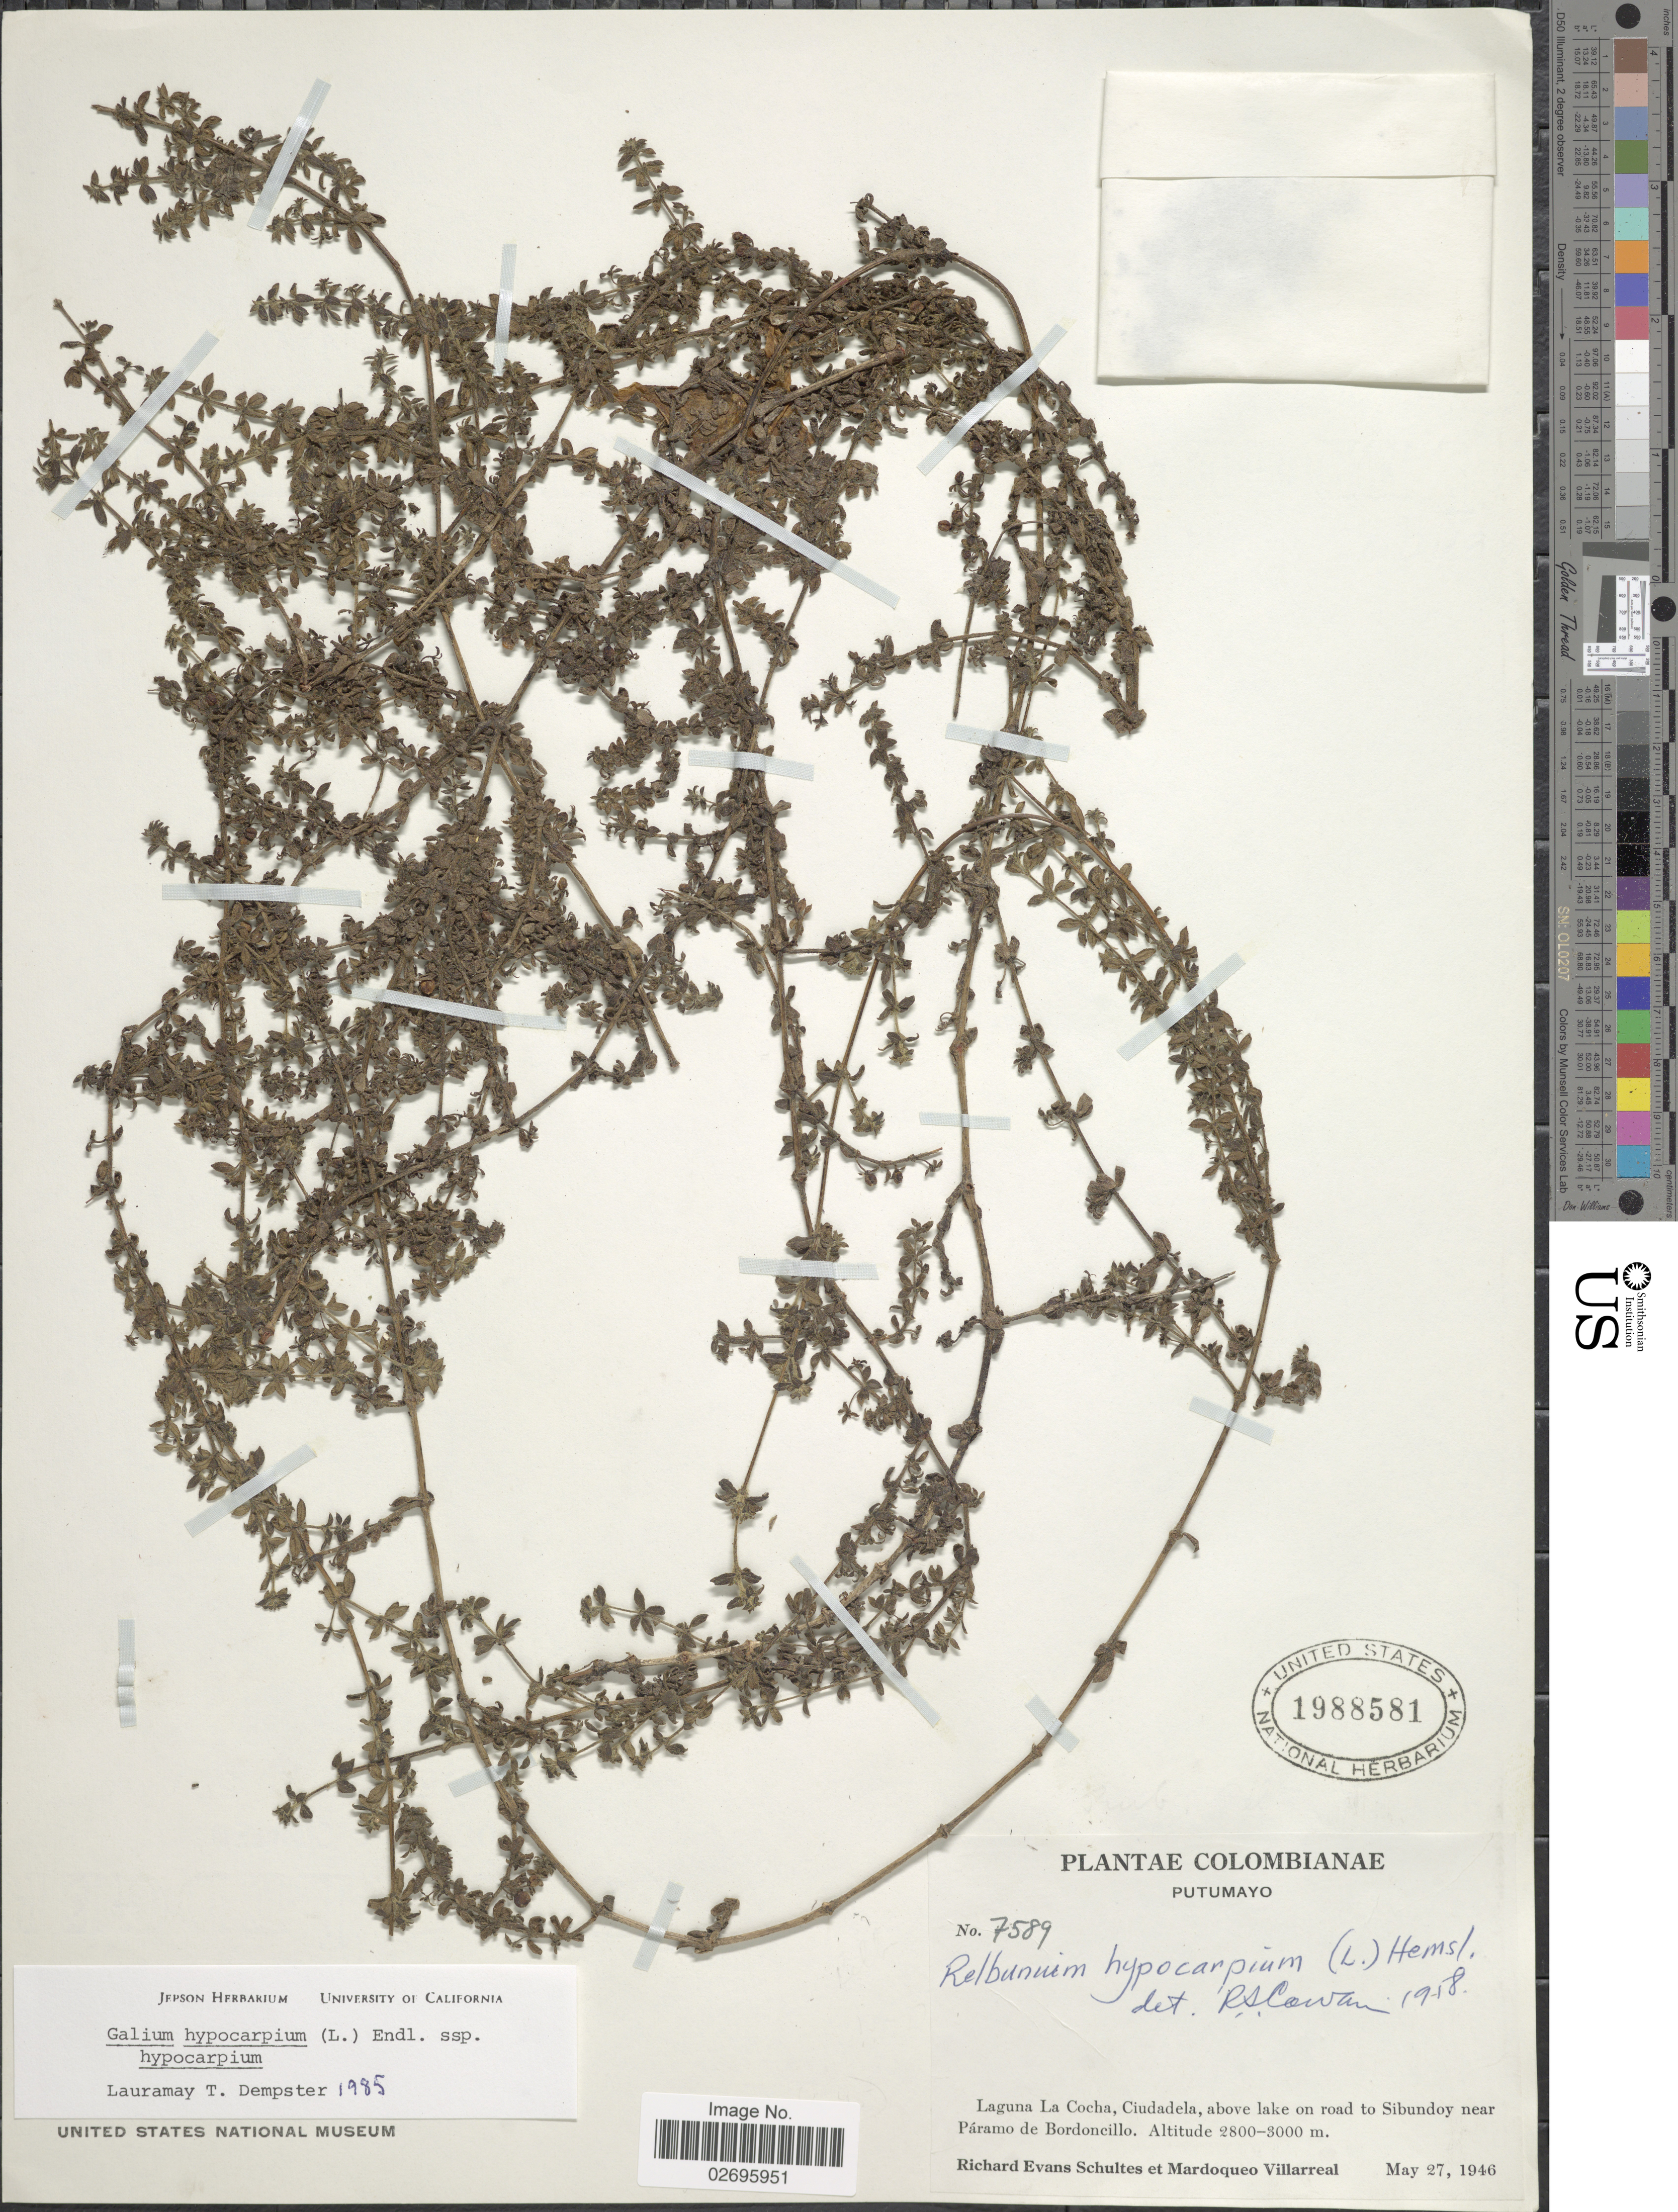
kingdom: Plantae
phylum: Tracheophyta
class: Magnoliopsida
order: Gentianales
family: Rubiaceae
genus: Galium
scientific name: Galium hypocarpium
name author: (L.) Endl. ex Griseb.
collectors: R. E. Schultes & M. Villareal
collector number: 7589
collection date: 1946-05-27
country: Colombia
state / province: Putumayo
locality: Laguna La Cocha, Ciudadela, above lake on road to Sibundoy near Páramo de Bordoncilo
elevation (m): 2800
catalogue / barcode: US 1988581